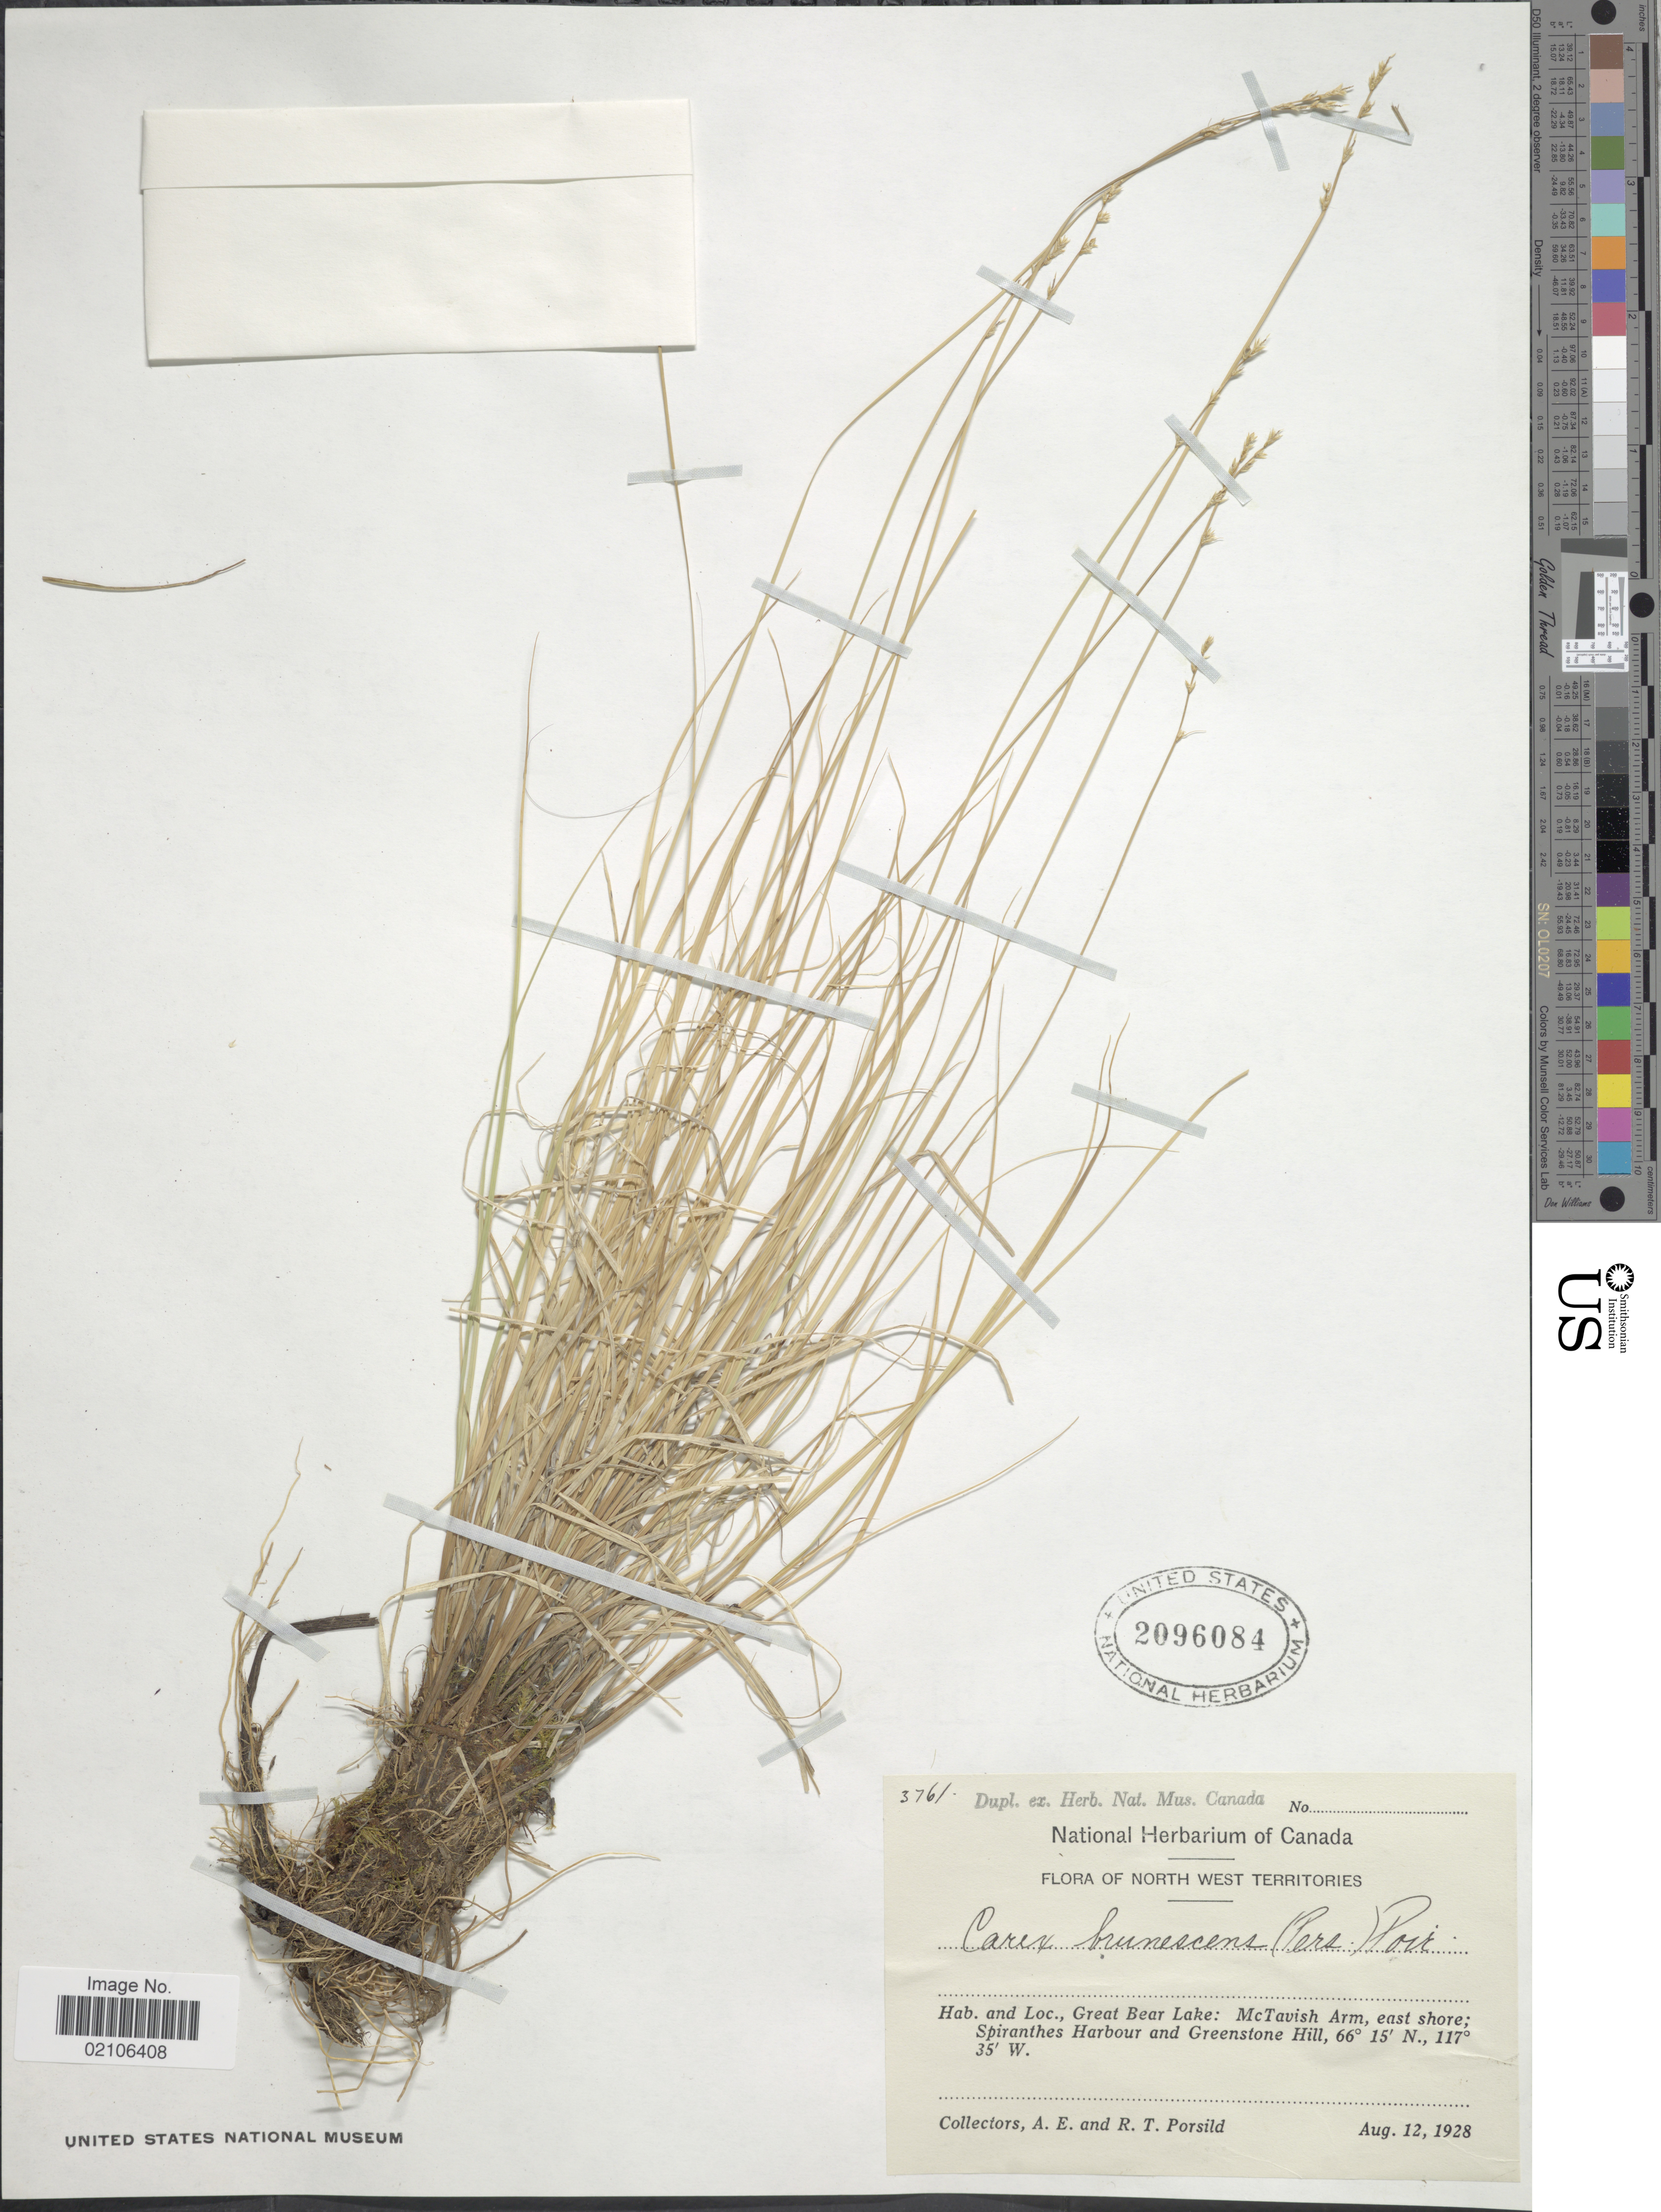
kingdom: Plantae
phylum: Tracheophyta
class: Liliopsida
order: Poales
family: Cyperaceae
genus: Carex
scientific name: Carex brunnescens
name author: (Pers.) Poir.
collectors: A. E. Porsild & R. T. Porsild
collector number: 3761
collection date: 1928-08-12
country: Canada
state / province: Northwest Territories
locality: Great Bear Lake: McTavish Arm, east shore; Spiranthes Harbour and Greenstone Hill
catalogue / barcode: US 2096084